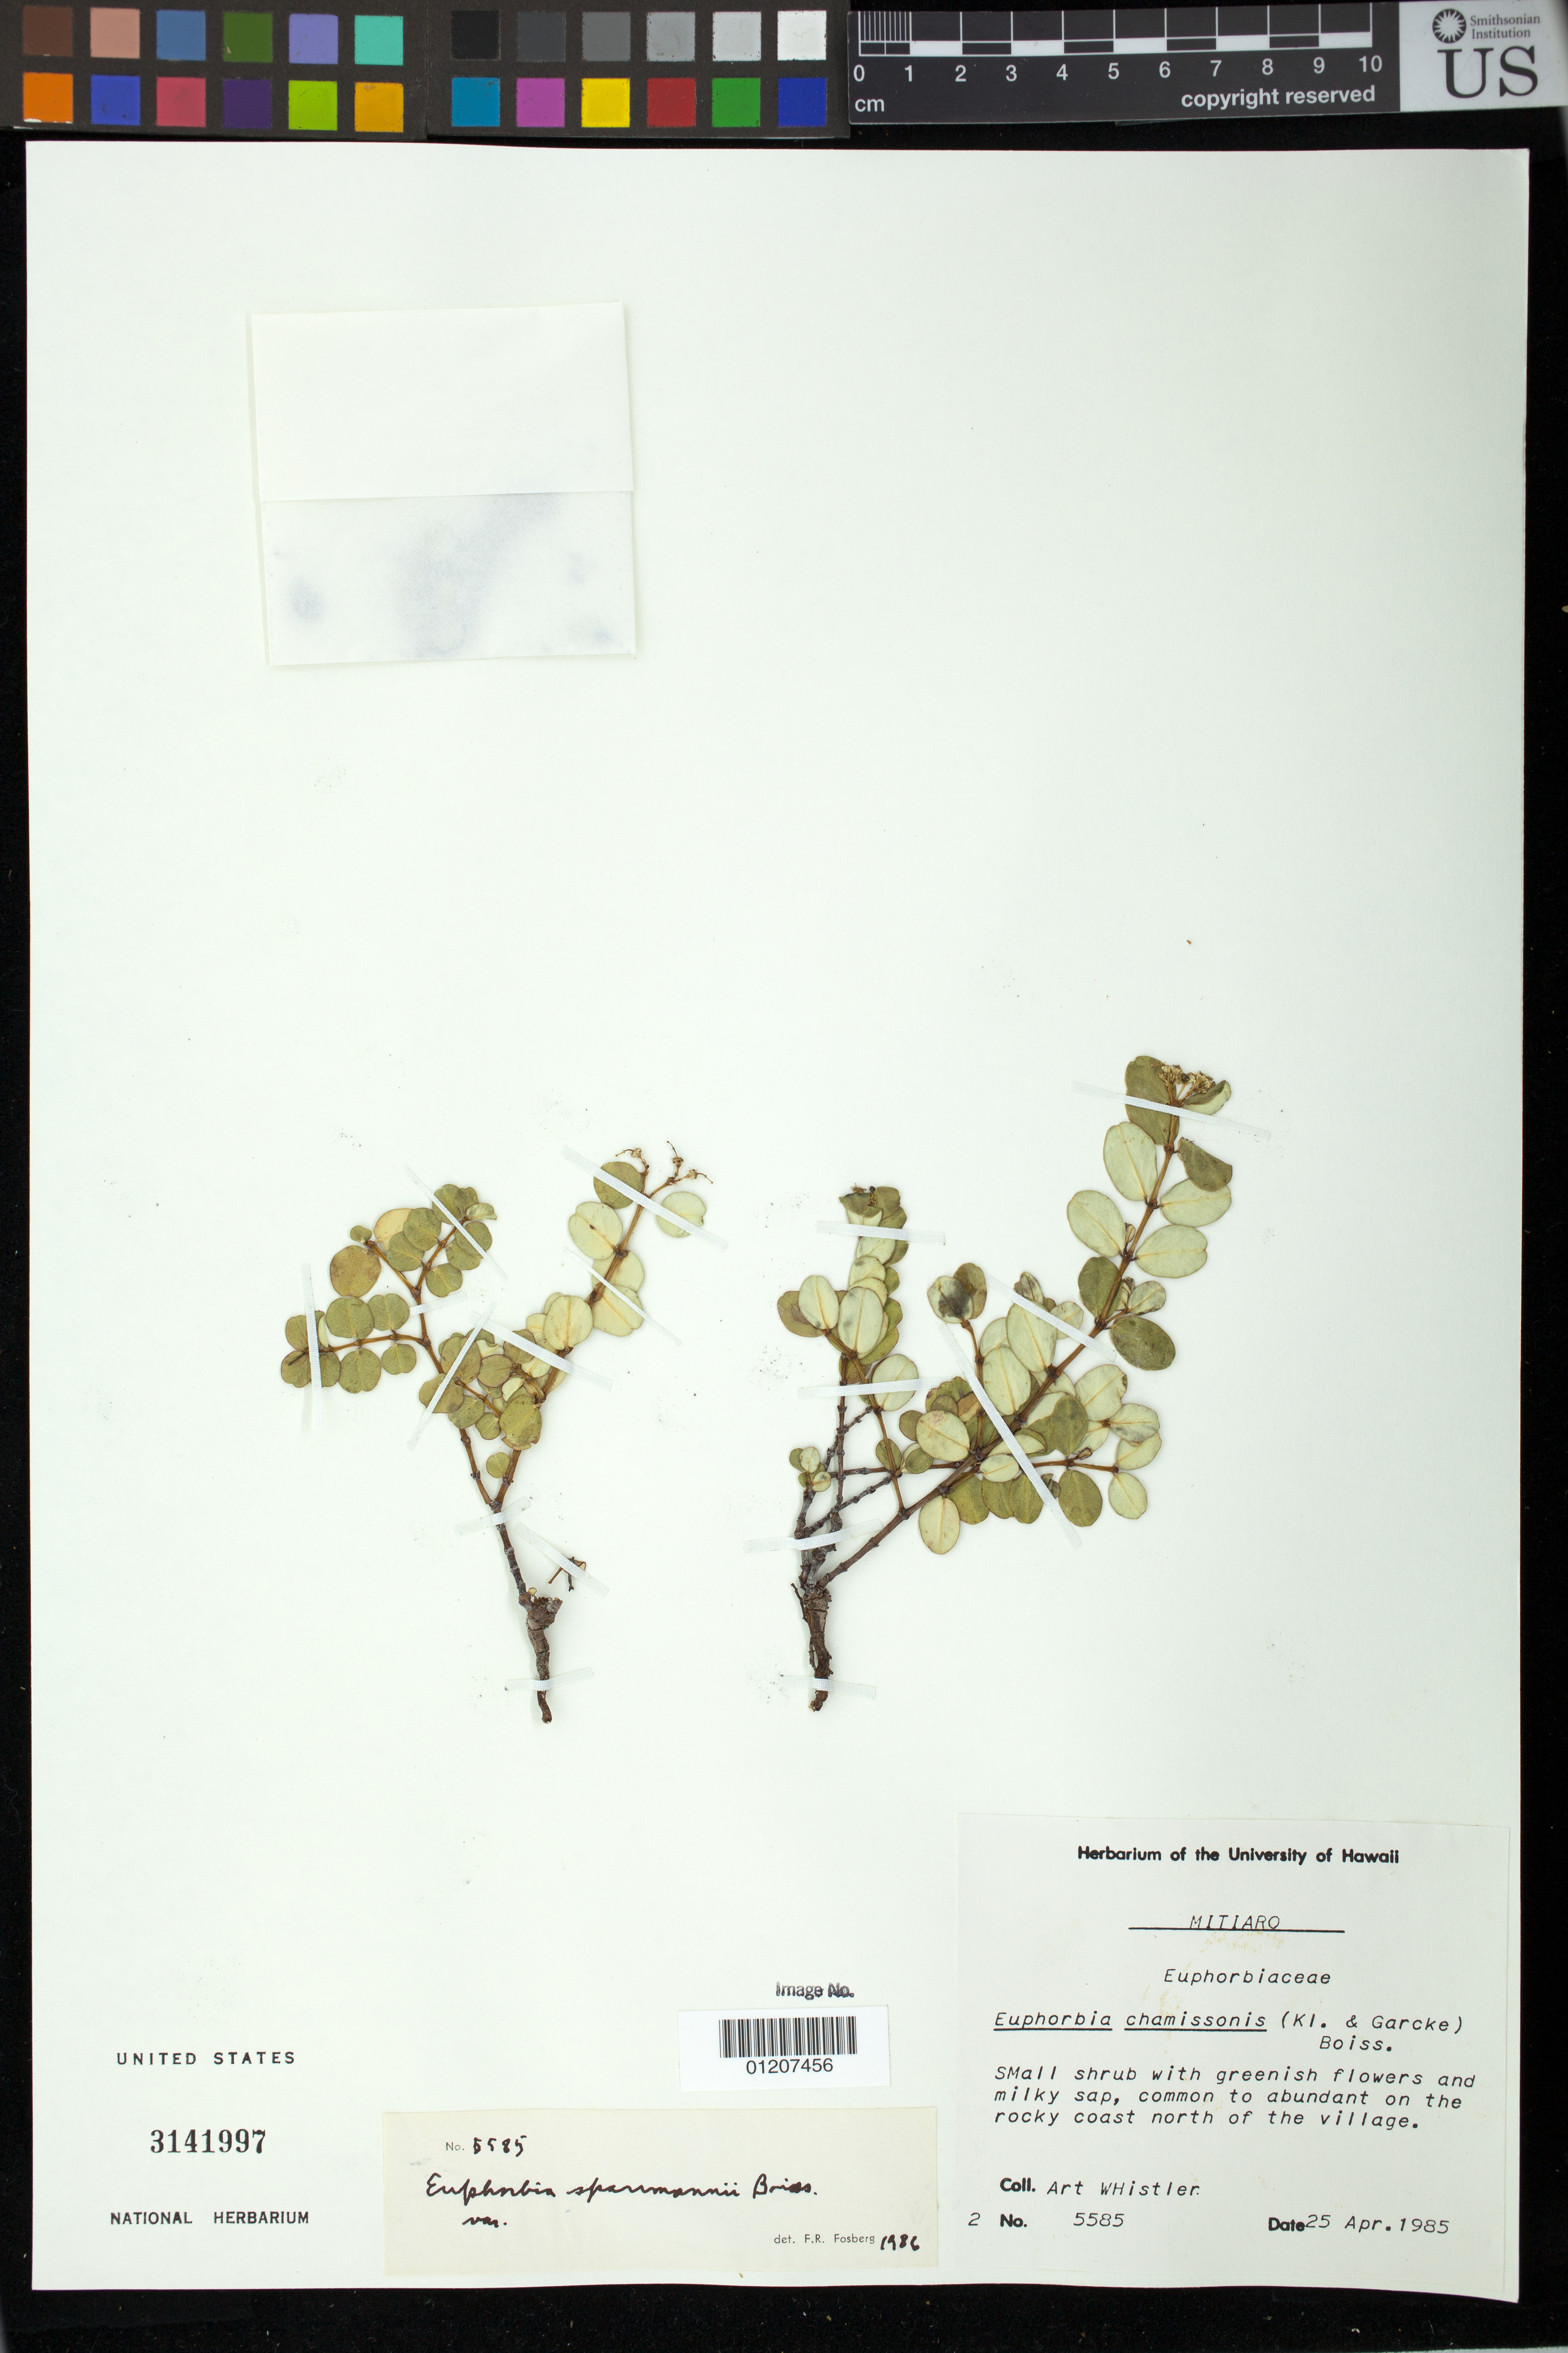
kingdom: Plantae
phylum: Tracheophyta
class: Magnoliopsida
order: Malpighiales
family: Euphorbiaceae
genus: Euphorbia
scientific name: Euphorbia sparrmannii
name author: Boiss.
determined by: Fosberg, F. R.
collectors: A. Whistler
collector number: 5585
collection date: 1985-04-25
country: Cook Islands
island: Mitiaro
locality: On the rocky coast north of the village.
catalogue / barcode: US 3141997